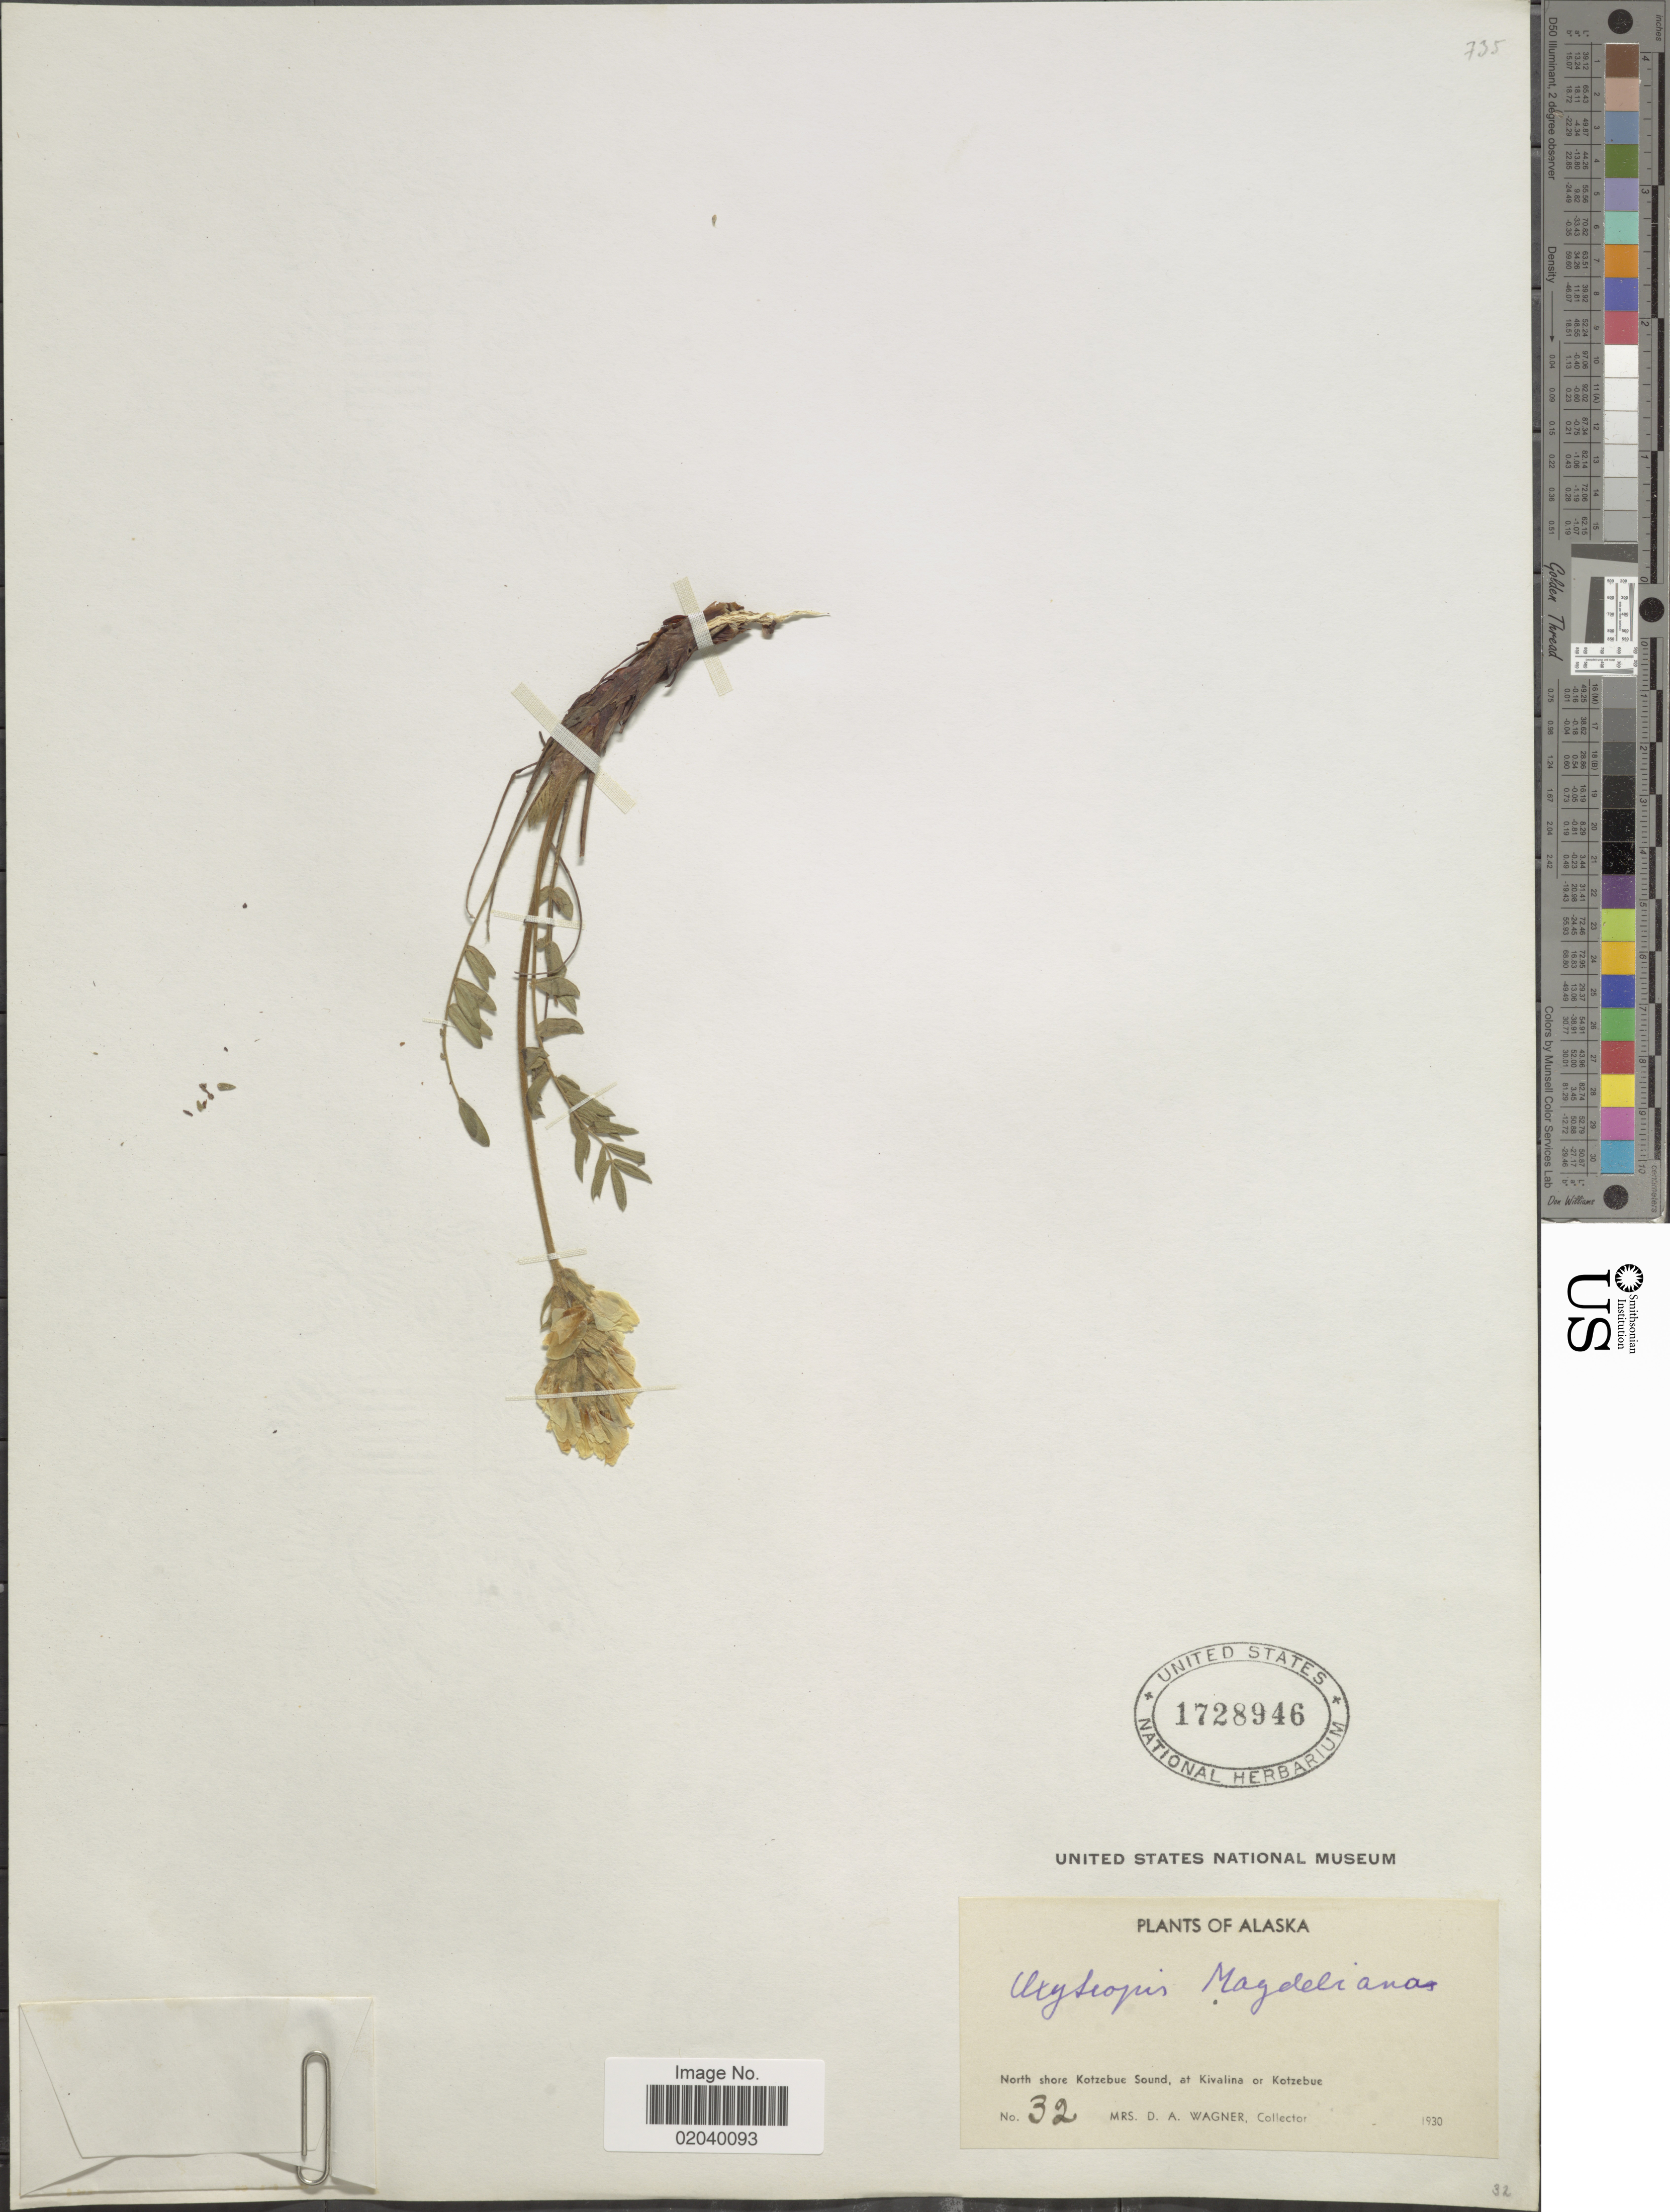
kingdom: Plantae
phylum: Tracheophyta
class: Magnoliopsida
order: Fabales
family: Fabaceae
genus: Oxytropis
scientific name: Oxytropis maydelliana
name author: Trautv.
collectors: D. Wagner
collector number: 32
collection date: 1930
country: United States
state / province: Alaska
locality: North shore Kotzebue Sound, at Kivalina or Kotzebue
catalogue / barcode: US 1728946